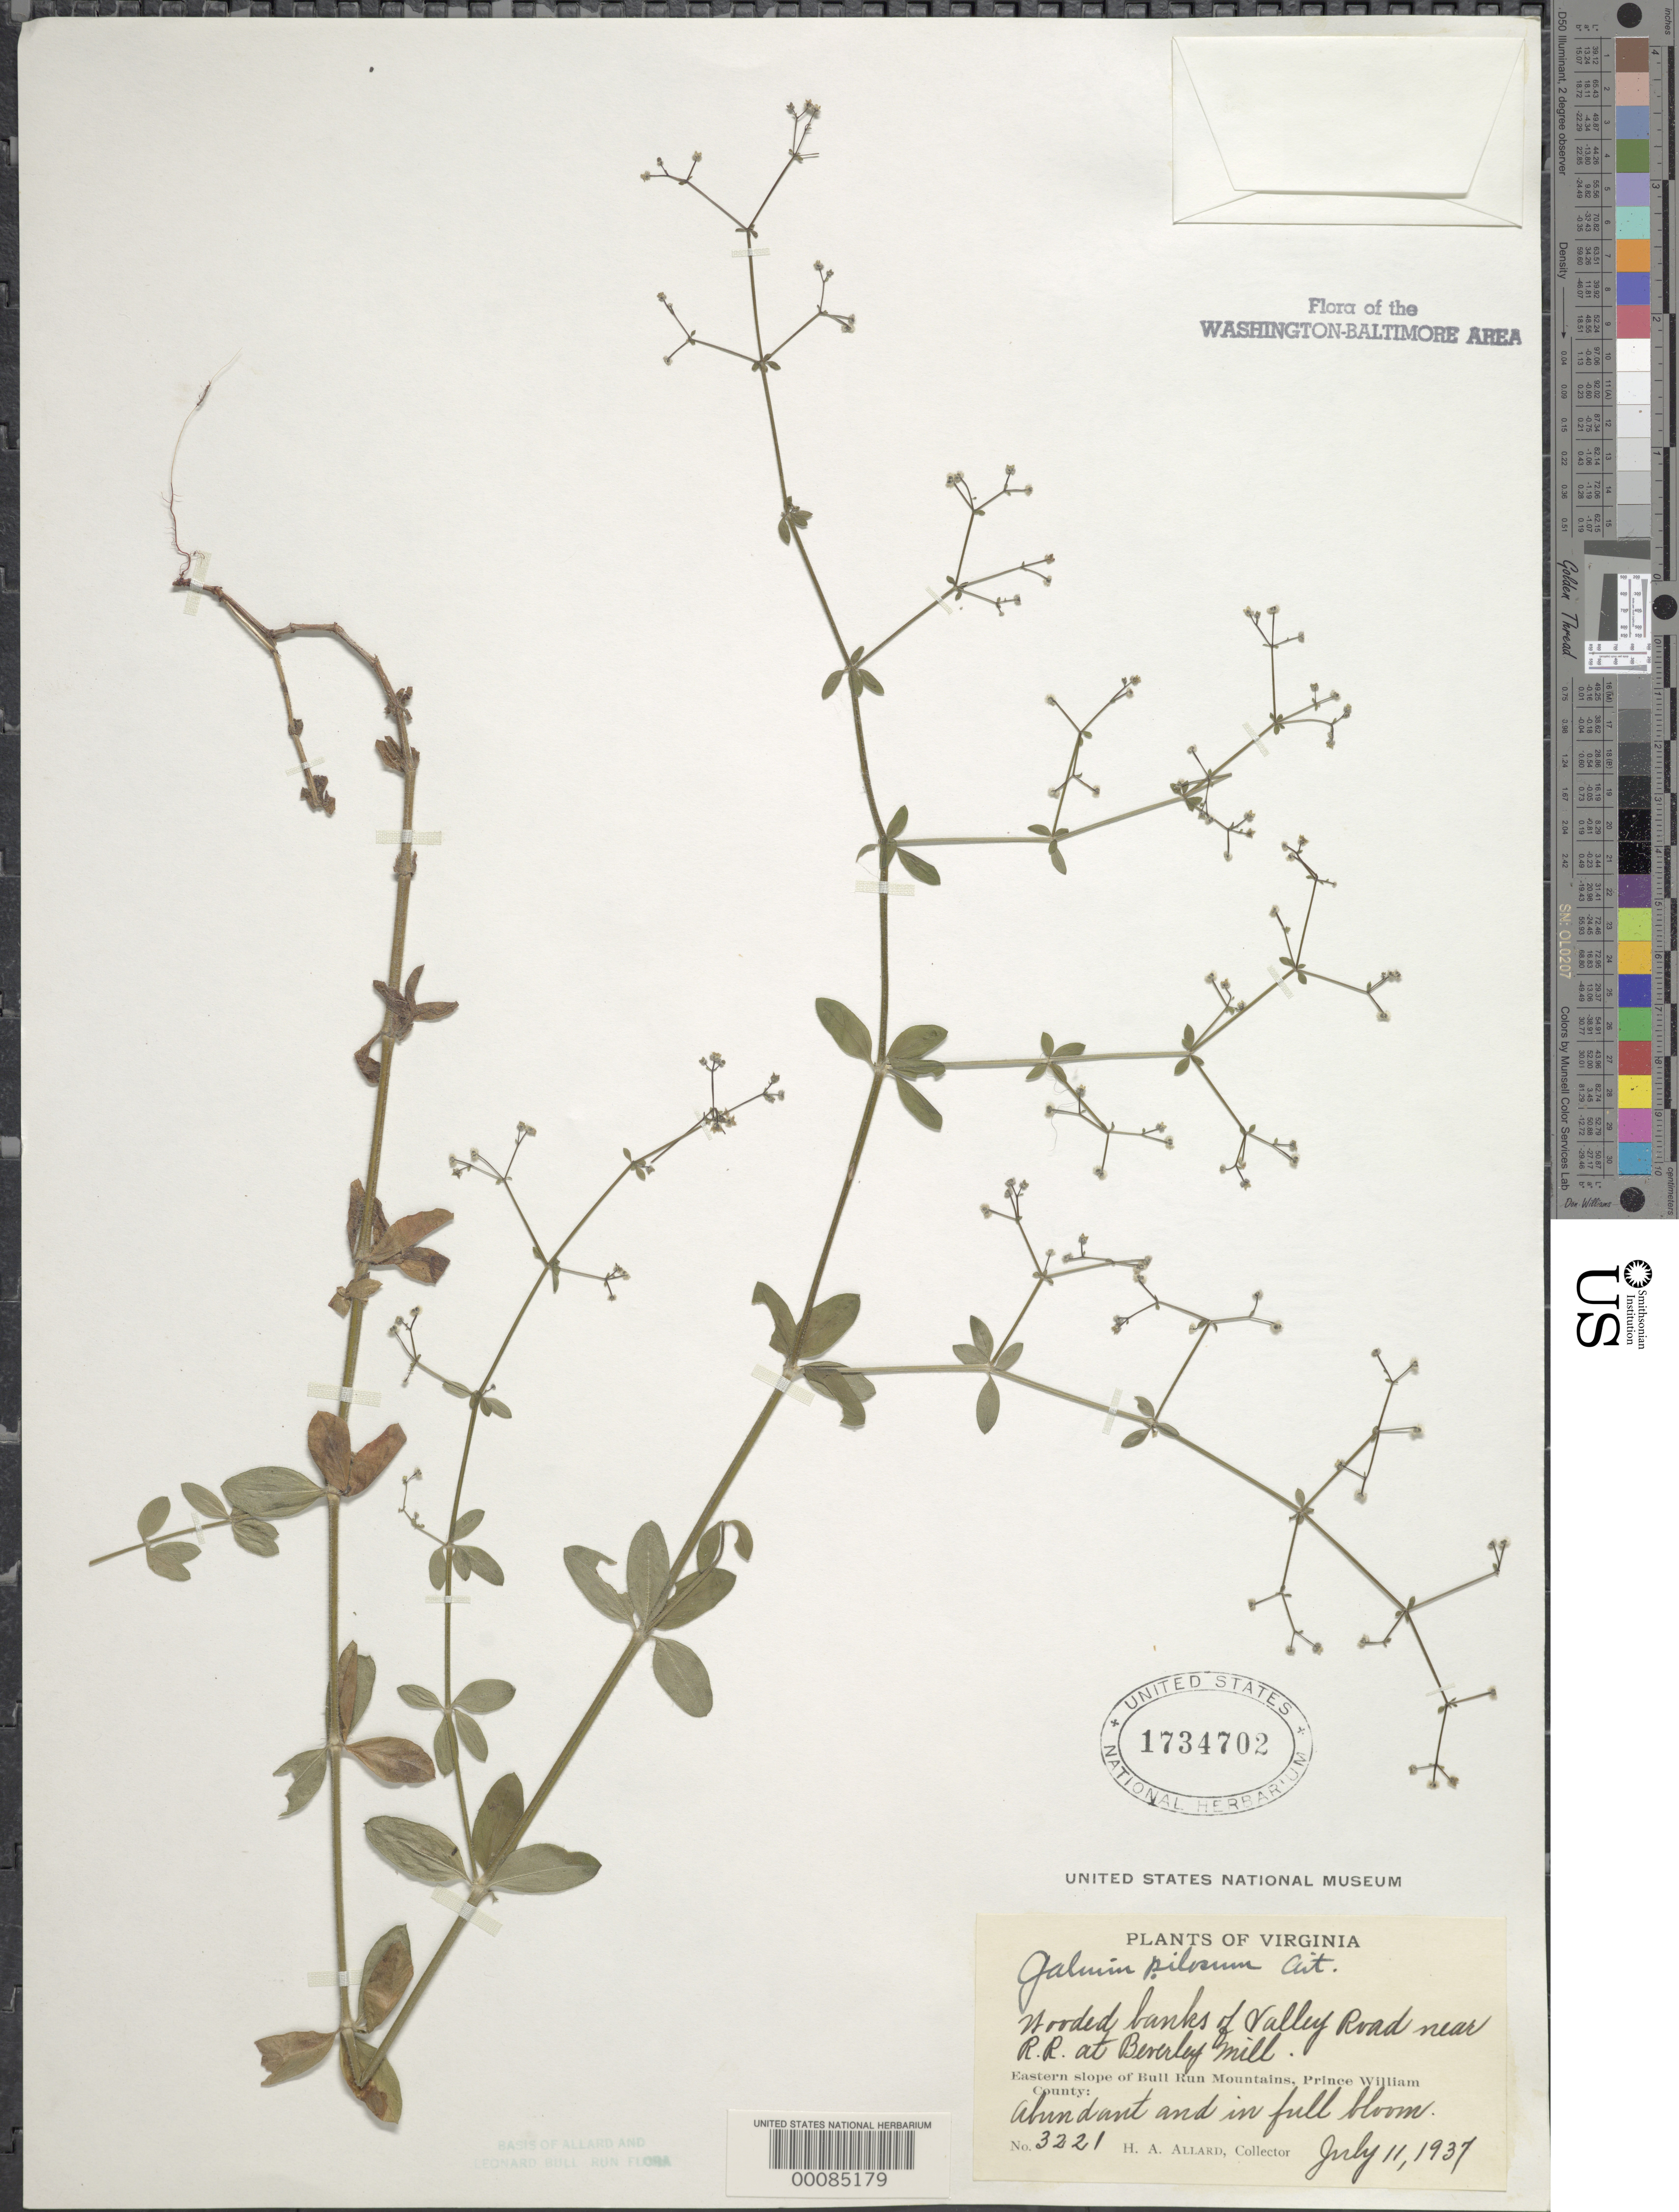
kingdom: Plantae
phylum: Tracheophyta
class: Magnoliopsida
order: Gentianales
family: Rubiaceae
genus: Galium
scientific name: Galium pilosum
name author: Aiton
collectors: H. A. Allard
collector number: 3221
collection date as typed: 11 Jul 1937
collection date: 1937-07-11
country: United States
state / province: Virginia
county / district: Prince William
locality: Beverley Mill, east slope of Bull Run Mts.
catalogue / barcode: US 1734702